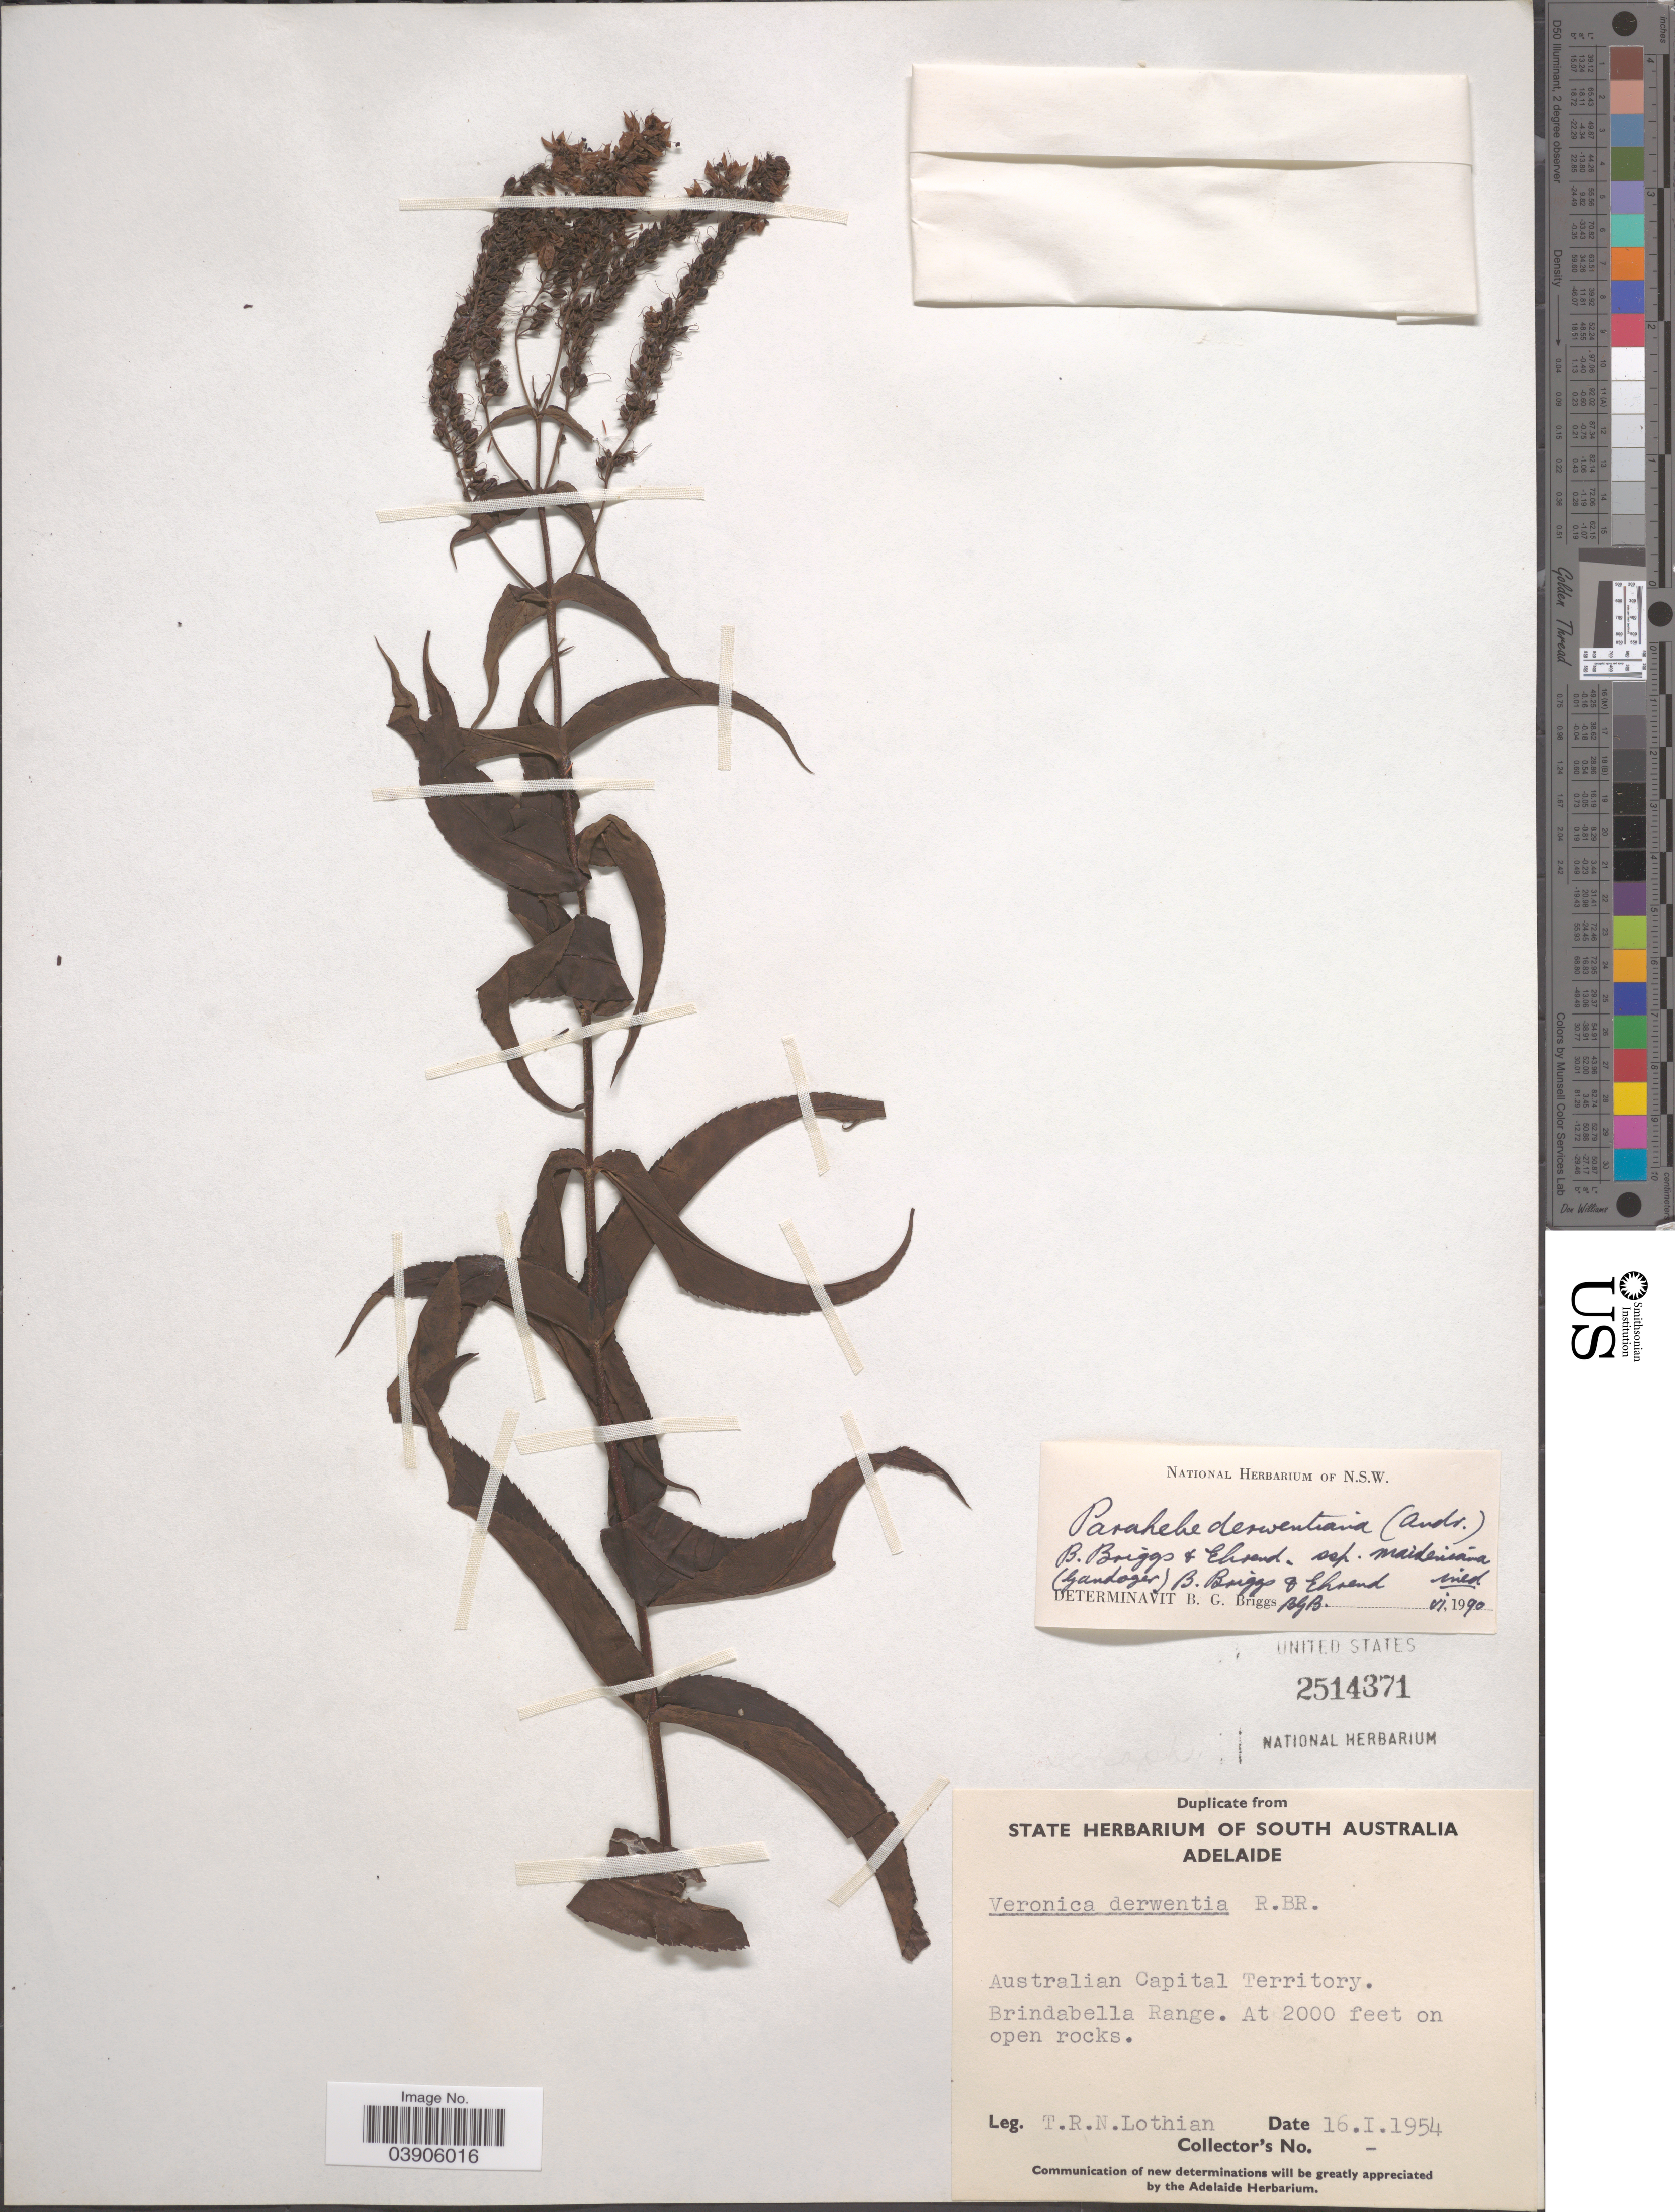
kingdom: Plantae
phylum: Tracheophyta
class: Magnoliopsida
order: Lamiales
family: Plantaginaceae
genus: Parahebe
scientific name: Parahebe derwentiana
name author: (Andrews) B.G. Briggs & Ehrend.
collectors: T. Lothian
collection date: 1954-01-16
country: Australia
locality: Australian Capital Territory. Brindabella Range.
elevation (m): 610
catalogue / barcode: US 2514371